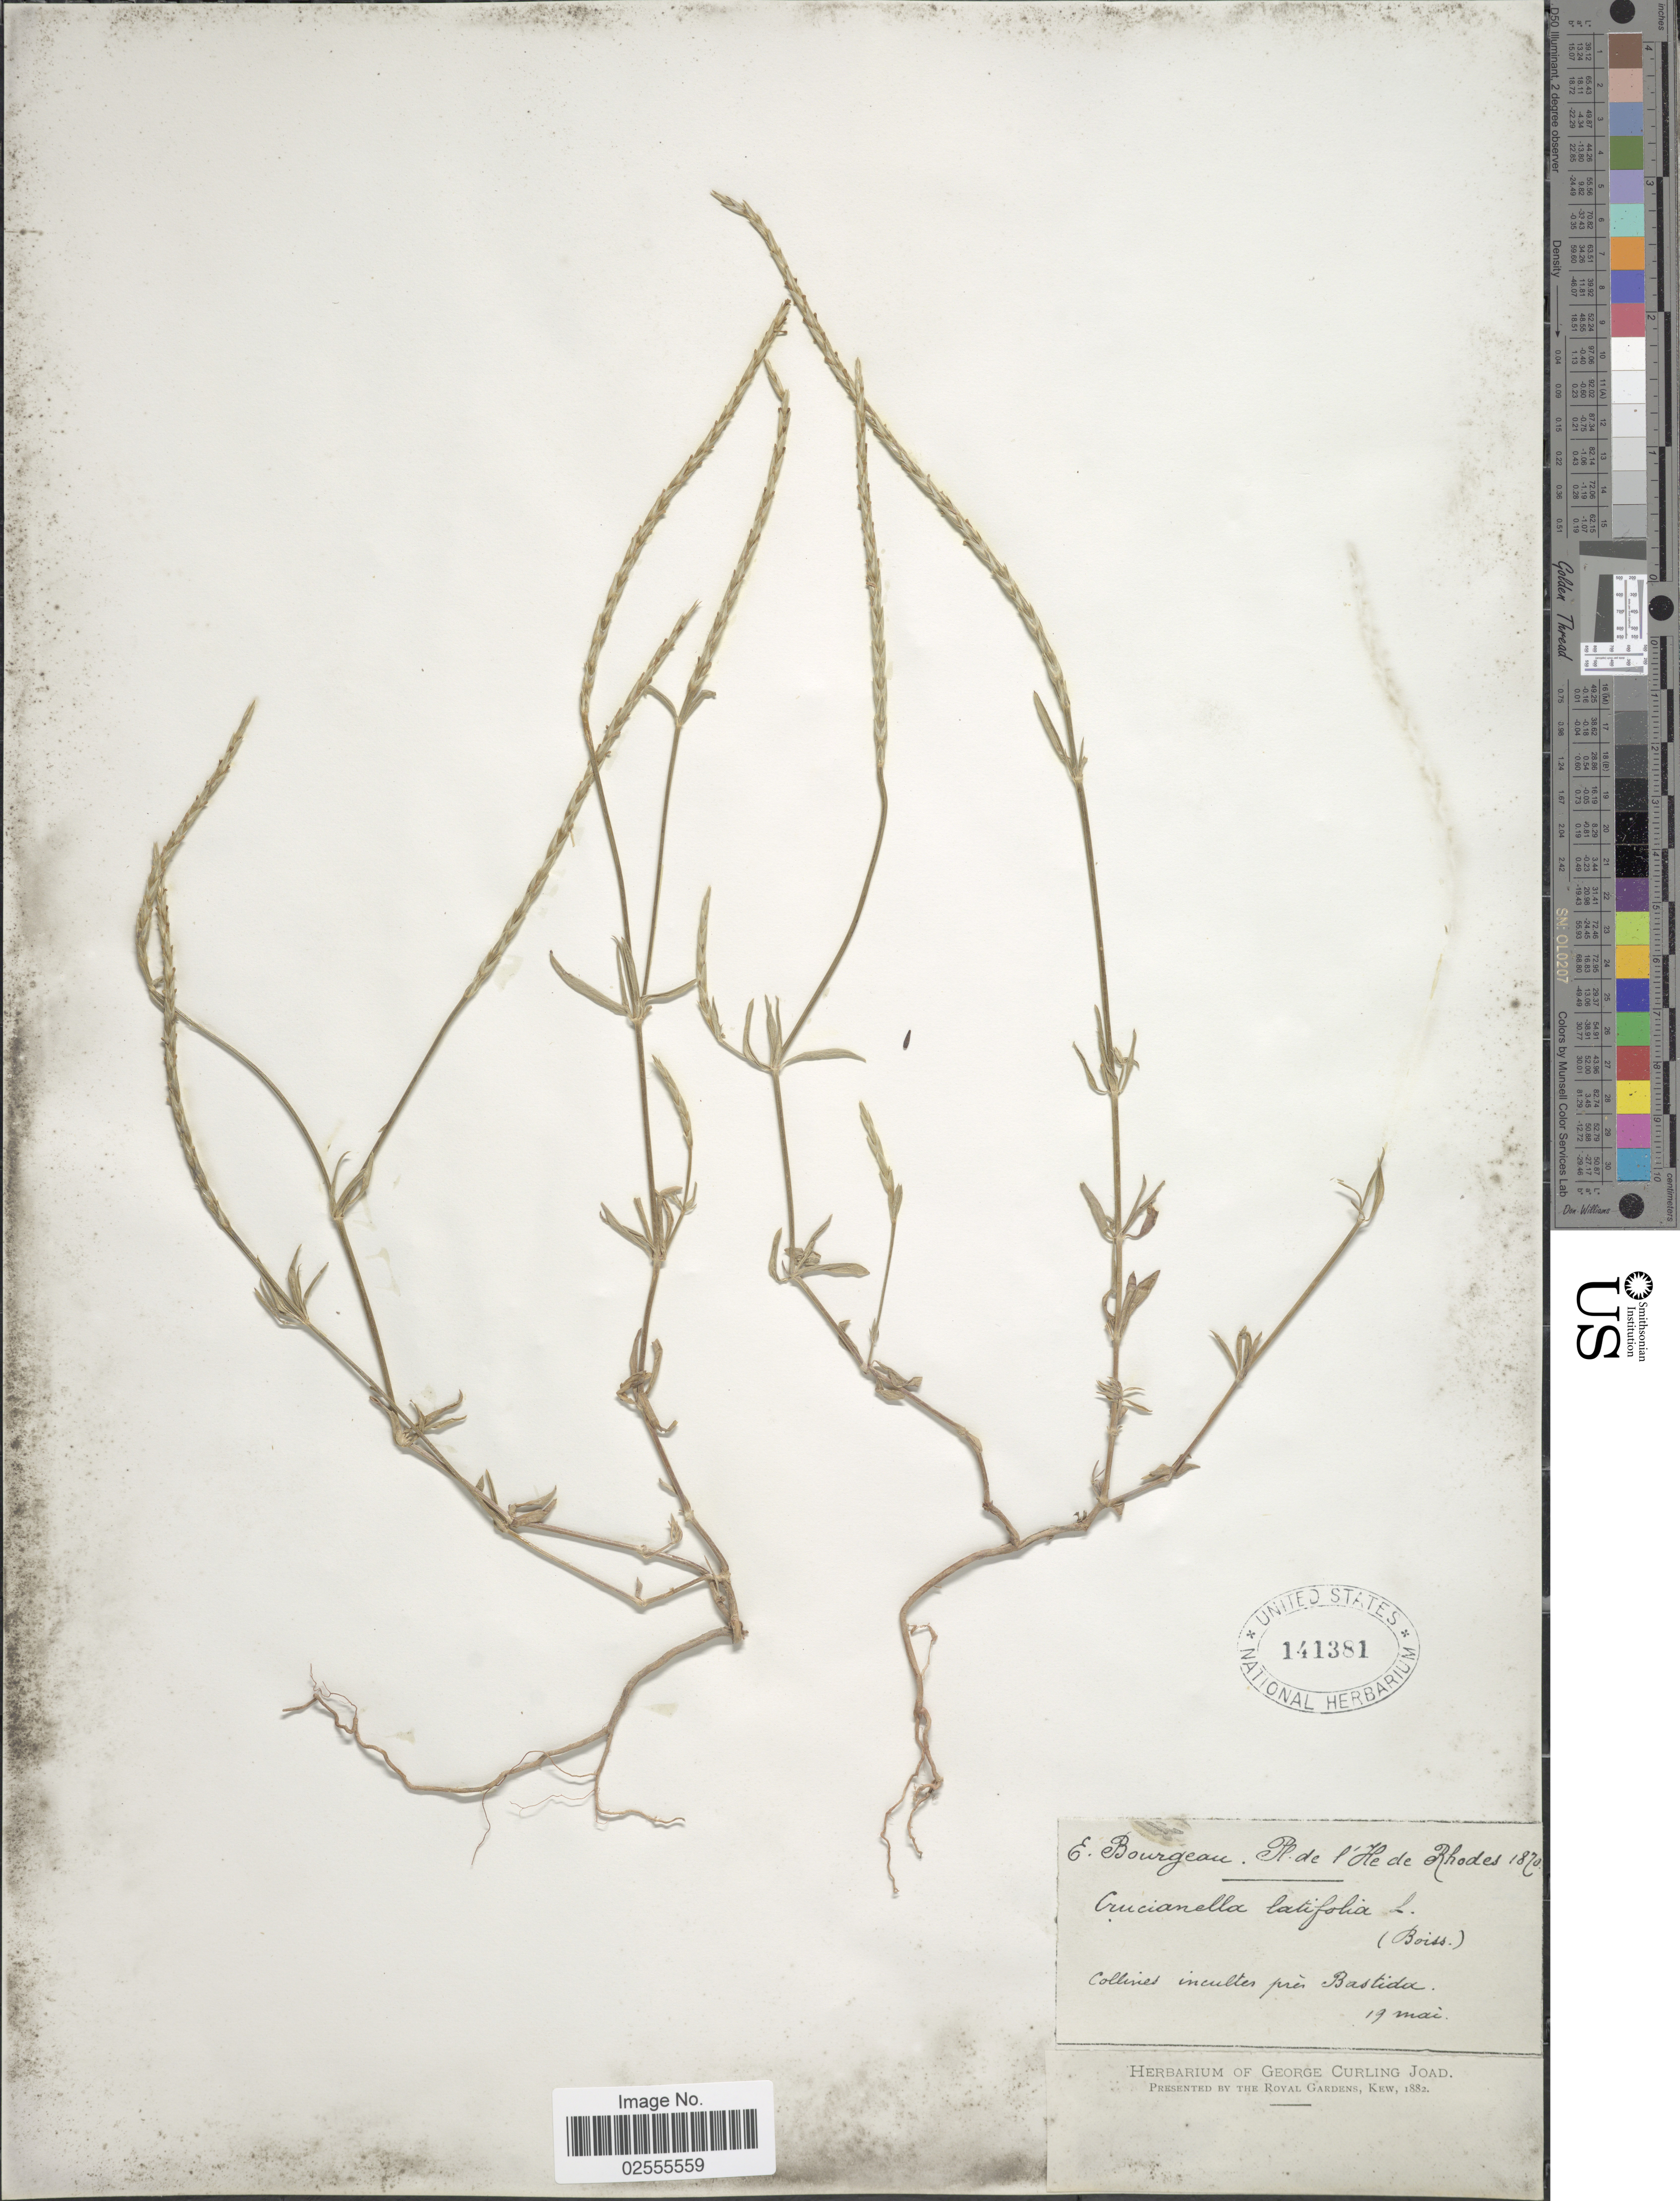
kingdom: Plantae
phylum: Tracheophyta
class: Magnoliopsida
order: Gentianales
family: Rubiaceae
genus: Crucianella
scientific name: Crucianella latifolia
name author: L.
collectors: E. Bourgeau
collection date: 1870-05-19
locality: L'Ile de Rhodes, collines incultes pres Bastida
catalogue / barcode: US 141381